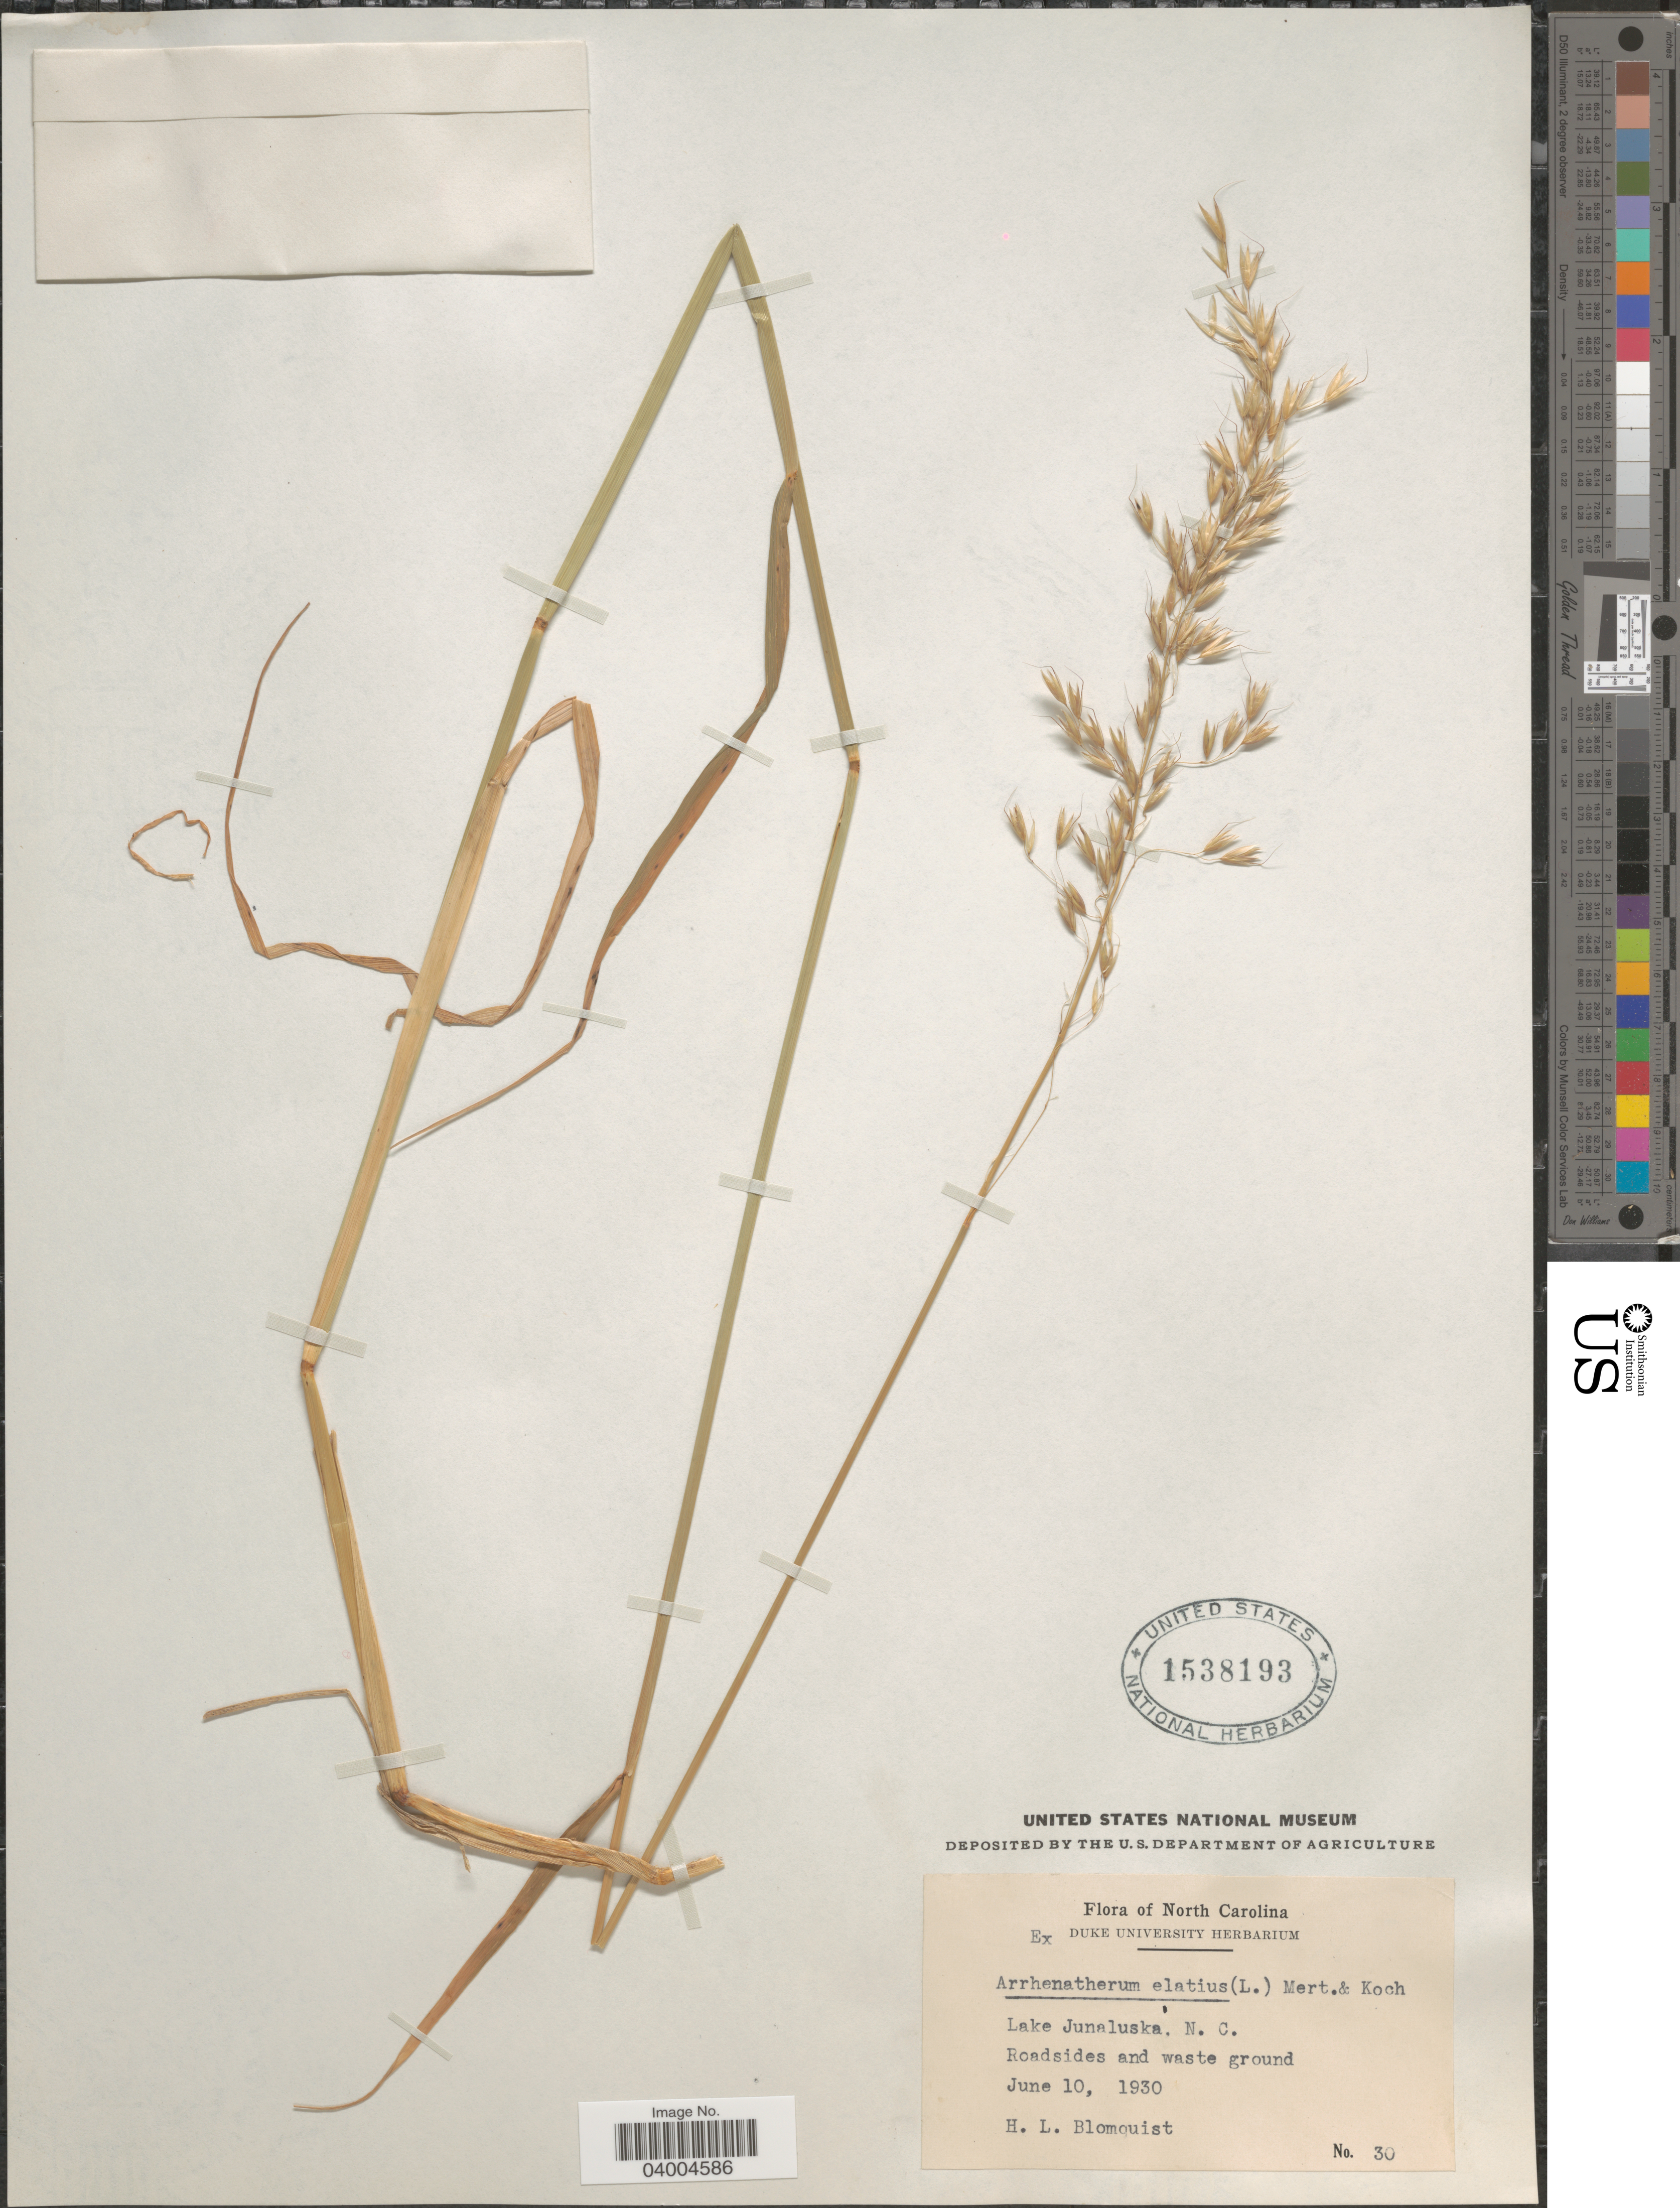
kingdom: Plantae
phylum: Tracheophyta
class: Liliopsida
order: Poales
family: Poaceae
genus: Arrhenatherum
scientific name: Arrhenatherum elatius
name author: (L.) J. Presl & C. Presl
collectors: H. Blomquist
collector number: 30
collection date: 1930-06-10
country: United States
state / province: North Carolina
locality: Lake Junaluska.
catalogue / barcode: US 1538193